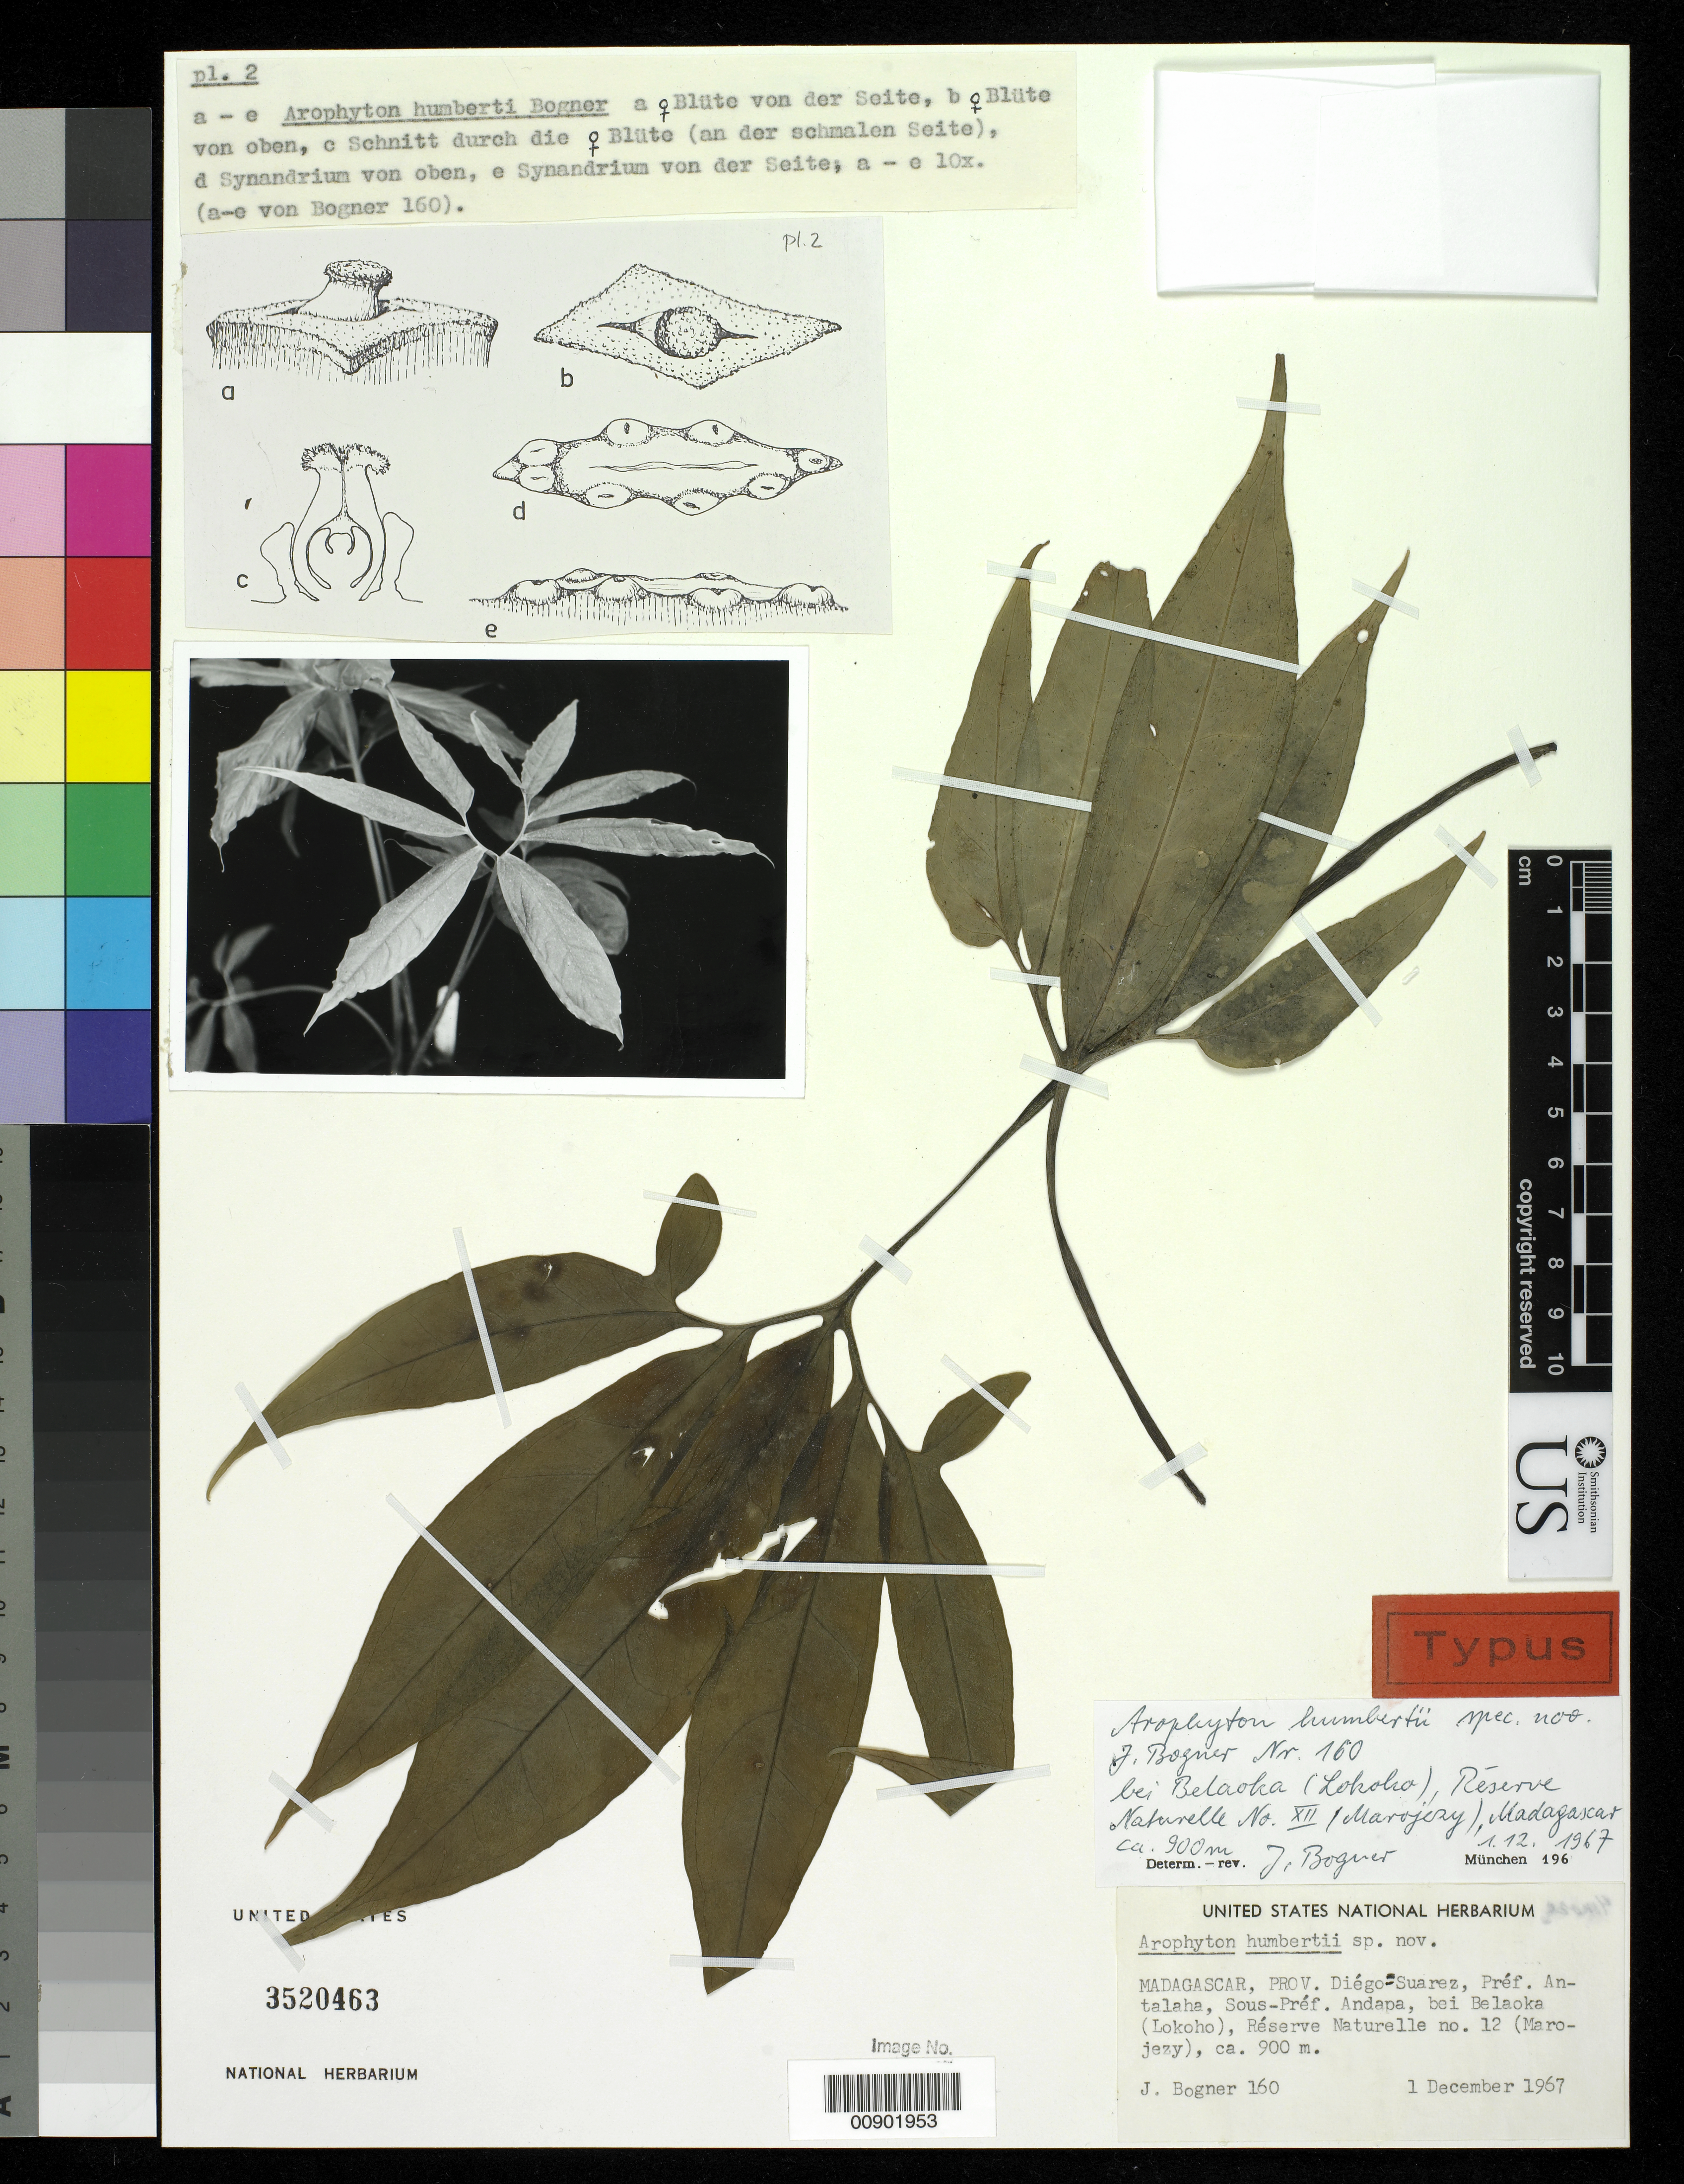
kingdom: Plantae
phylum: Tracheophyta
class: Liliopsida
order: Alismatales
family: Araceae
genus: Arophyton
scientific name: Arophyton humbertii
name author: Bogner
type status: Isotype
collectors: J. Bogner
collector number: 160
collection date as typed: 01 Dec 1967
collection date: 1967-12-01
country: Madagascar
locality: Prov. Diégo-Suarez, Préf. Antalaha, Sous-Préf. Andapa, bei Belaoka (Lokoho), Réserve naturelle no. 12 (Marojezy).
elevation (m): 900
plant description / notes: Unclear which sheet(s) is/are the holotype; protologue cites holotype at US but none of several duplicates at US was annotated by the author as such, nor is US sheet number cited in protologue.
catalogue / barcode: US 3520463